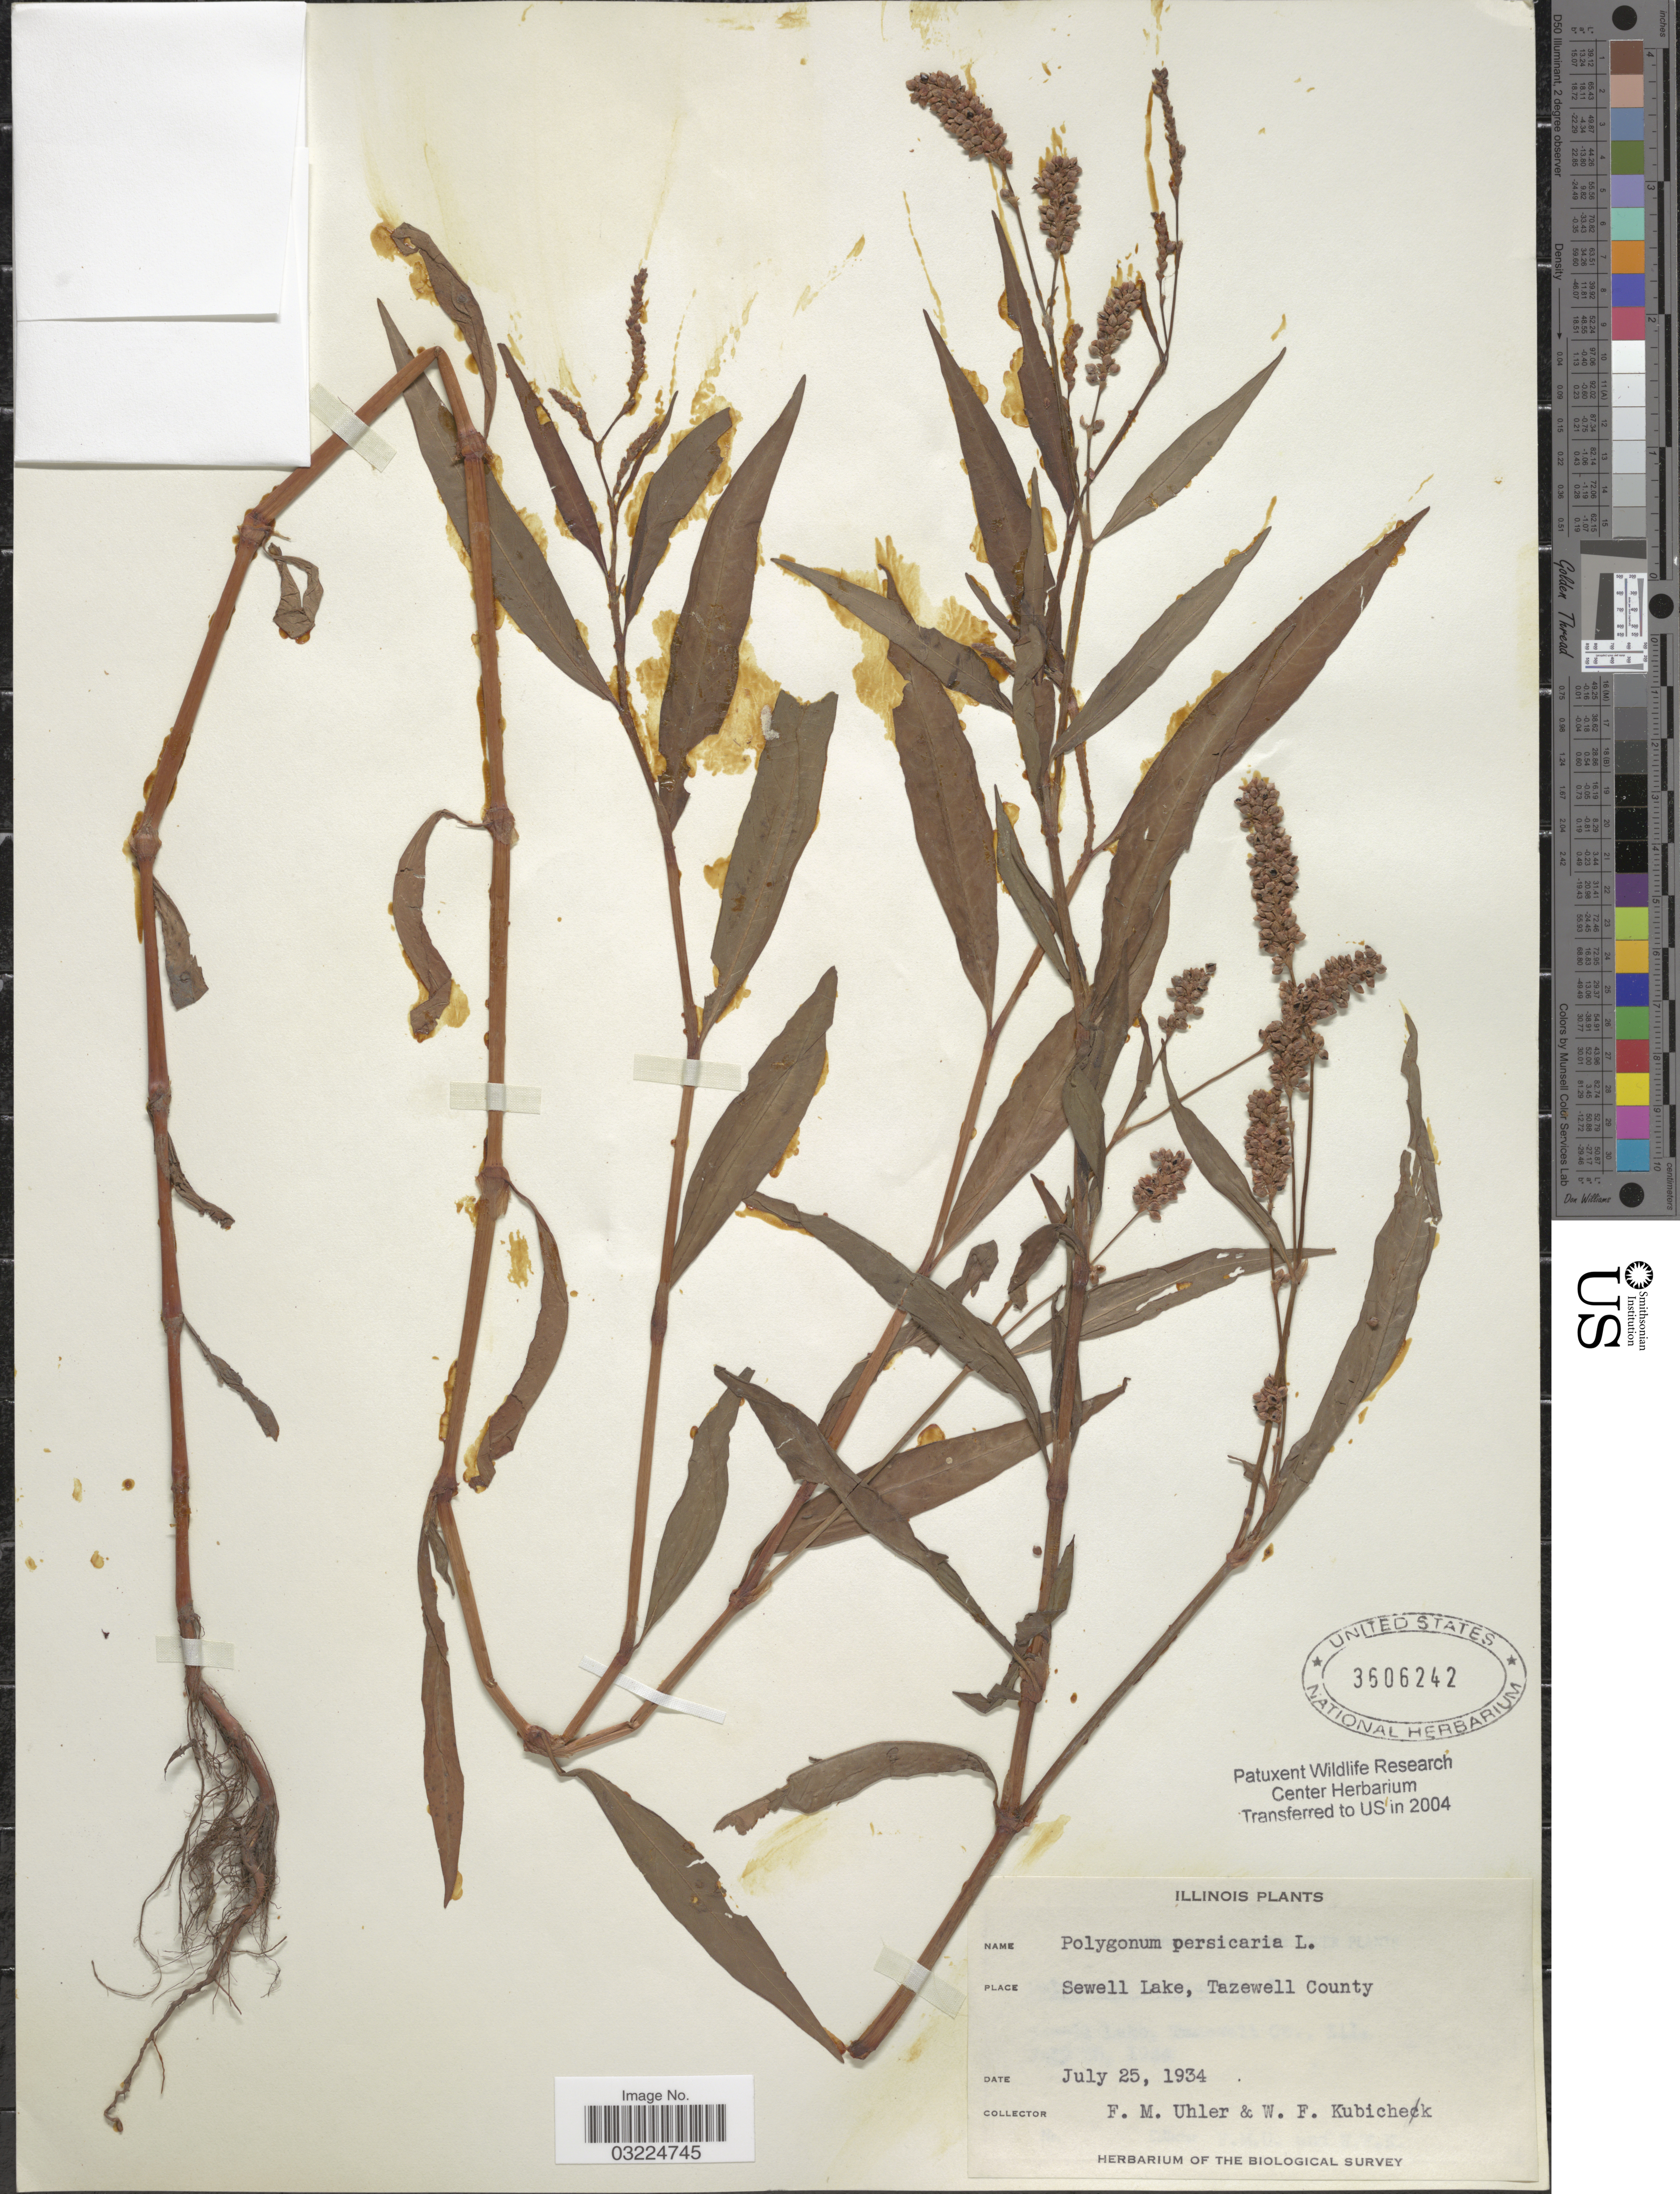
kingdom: Plantae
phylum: Tracheophyta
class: Magnoliopsida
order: Caryophyllales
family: Polygonaceae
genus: Persicaria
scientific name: Persicaria maculosa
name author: S.F. Gray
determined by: Atha, D. E.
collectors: F. M. Uhler & W. Kubichek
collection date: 1934-07-25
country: United States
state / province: Illinois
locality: Sewell Lake, Tazewell County.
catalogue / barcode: US 3606242